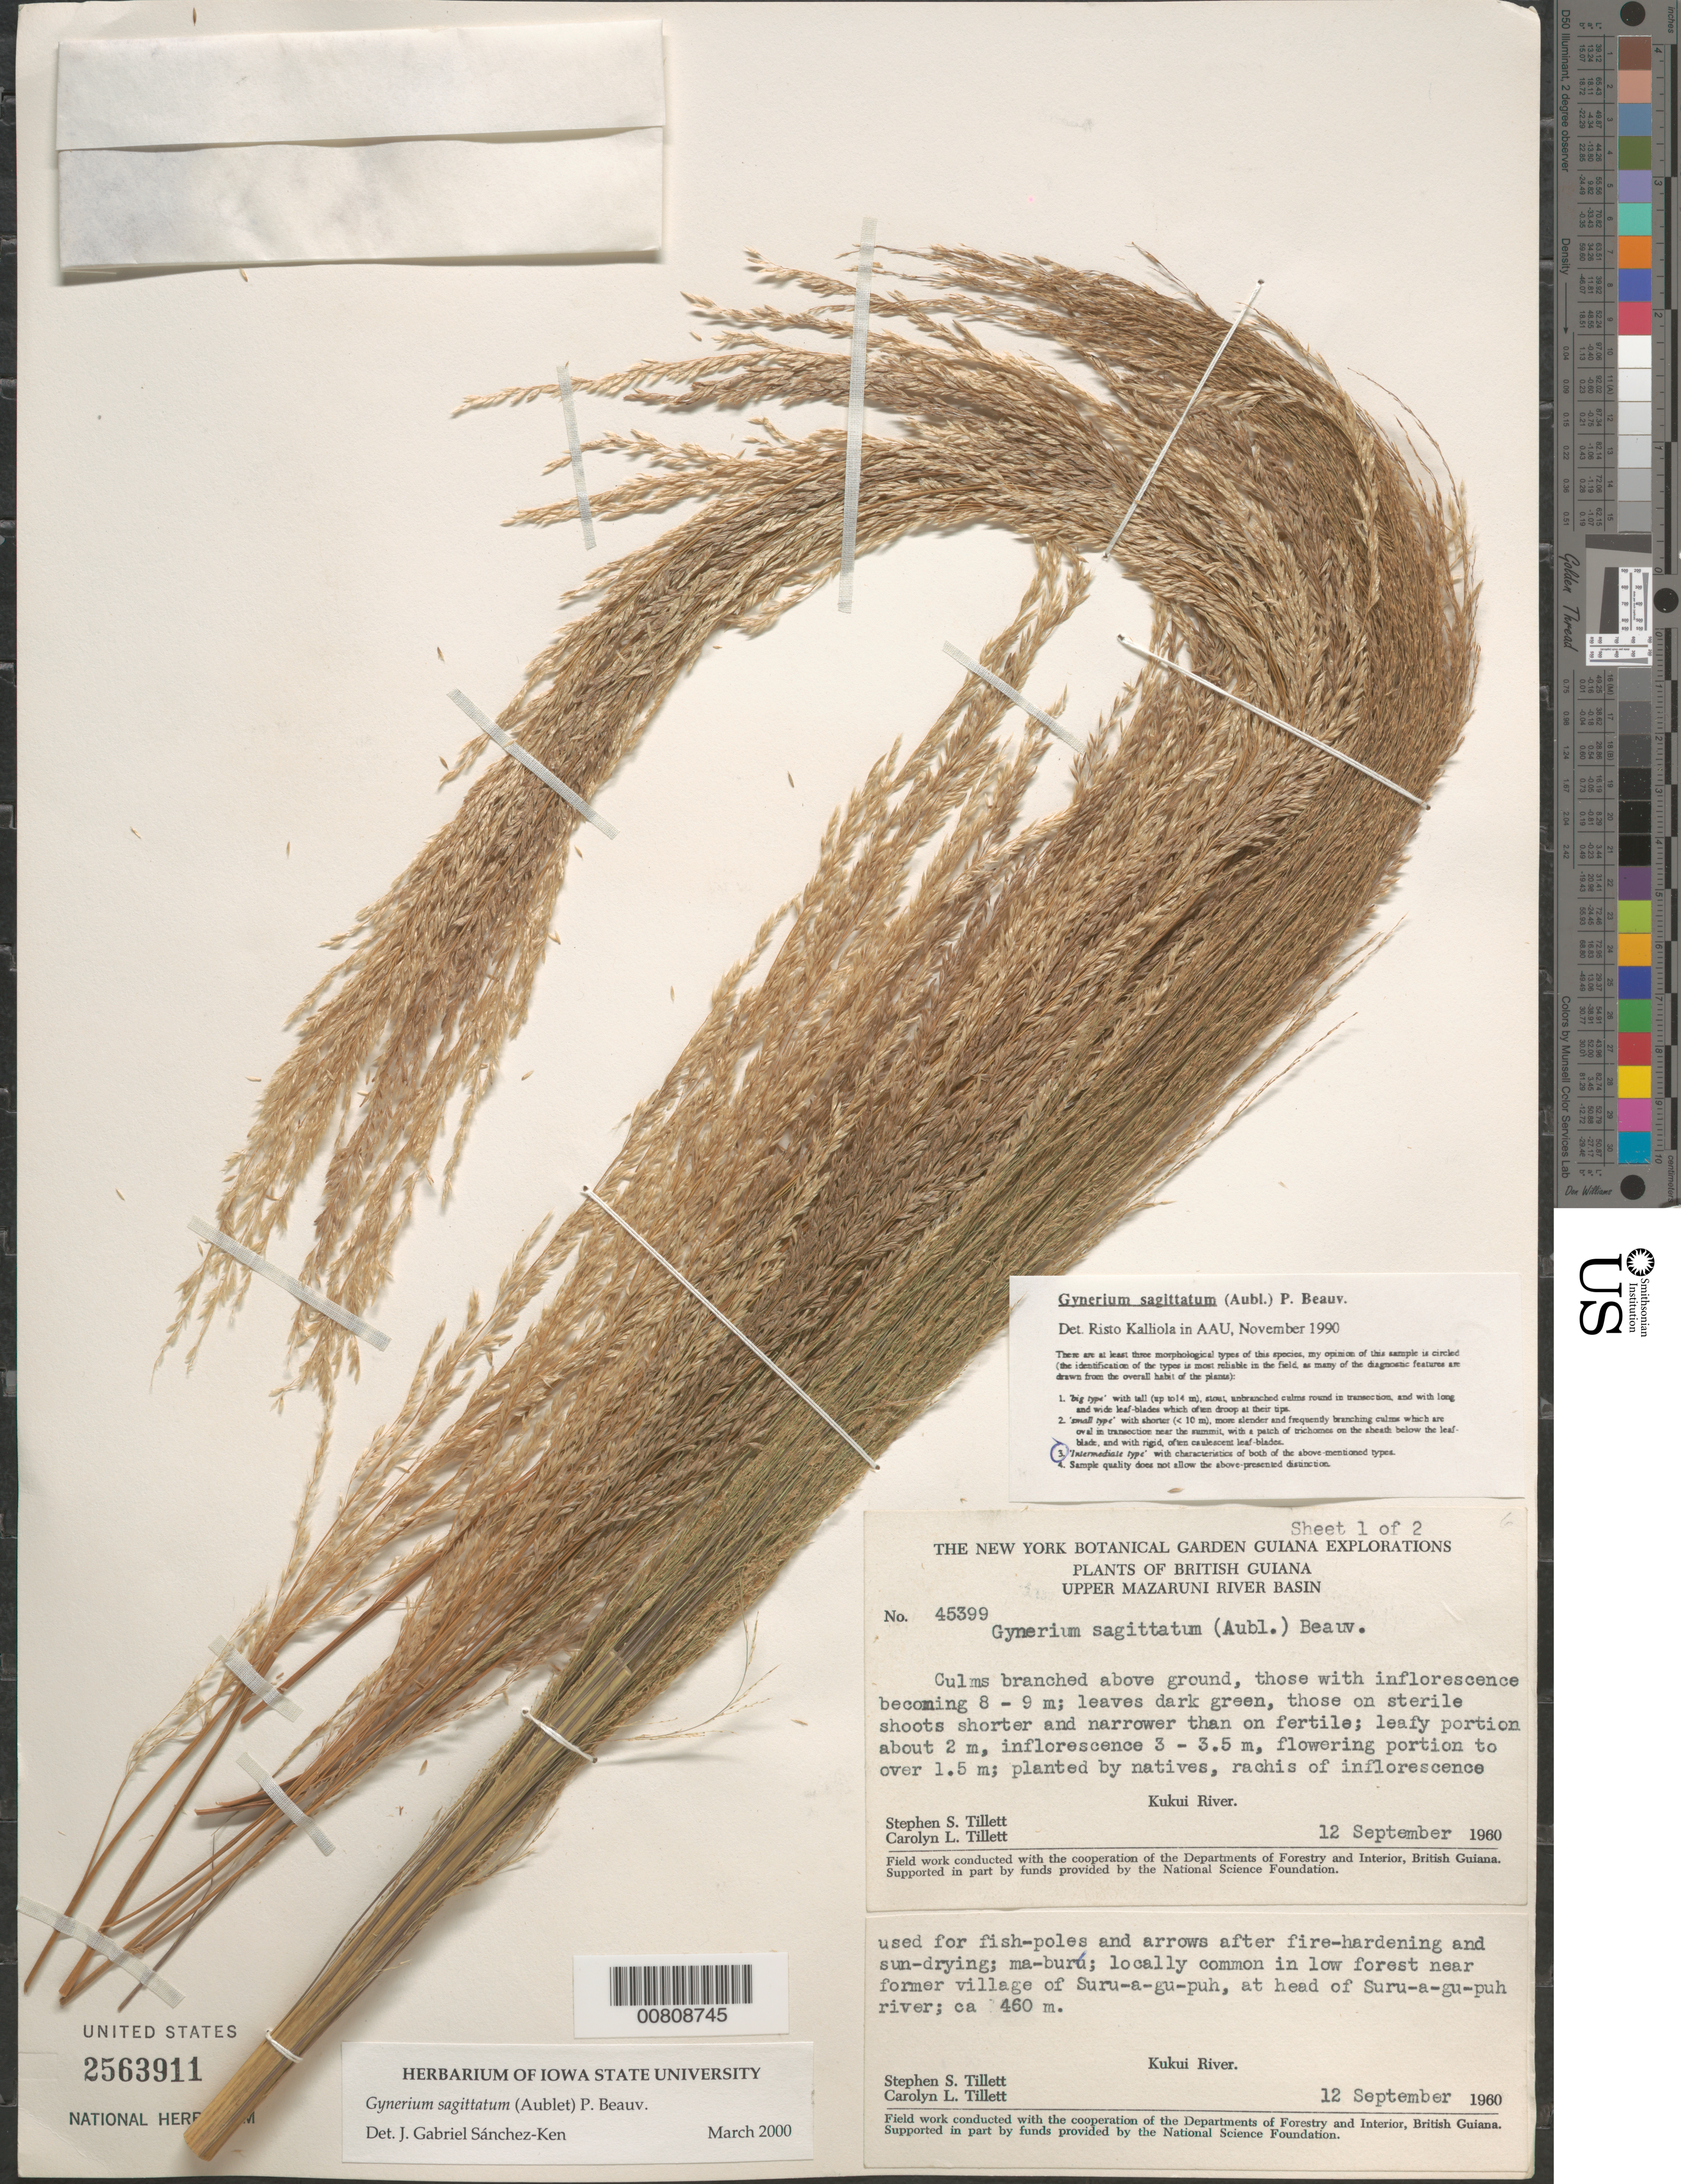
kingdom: Plantae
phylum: Tracheophyta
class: Liliopsida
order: Poales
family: Poaceae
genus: Gynerium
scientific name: Gynerium sagittatum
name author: (Aubl.) P. Beauv.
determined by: Sánchez-Ken, J. G.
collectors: S. S. Tillett, C. L. Tillett & R. Boyan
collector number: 45399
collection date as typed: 12-Sep-60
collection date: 1960-09-12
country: Guyana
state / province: Cuyuni-Mazaruni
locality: Kukui R., Upper Mazaruni R. basin, at head of Suru-a-gu-puh River, Suru-a-gu-puh Village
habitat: Low forest near village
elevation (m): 460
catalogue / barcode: US 2563911